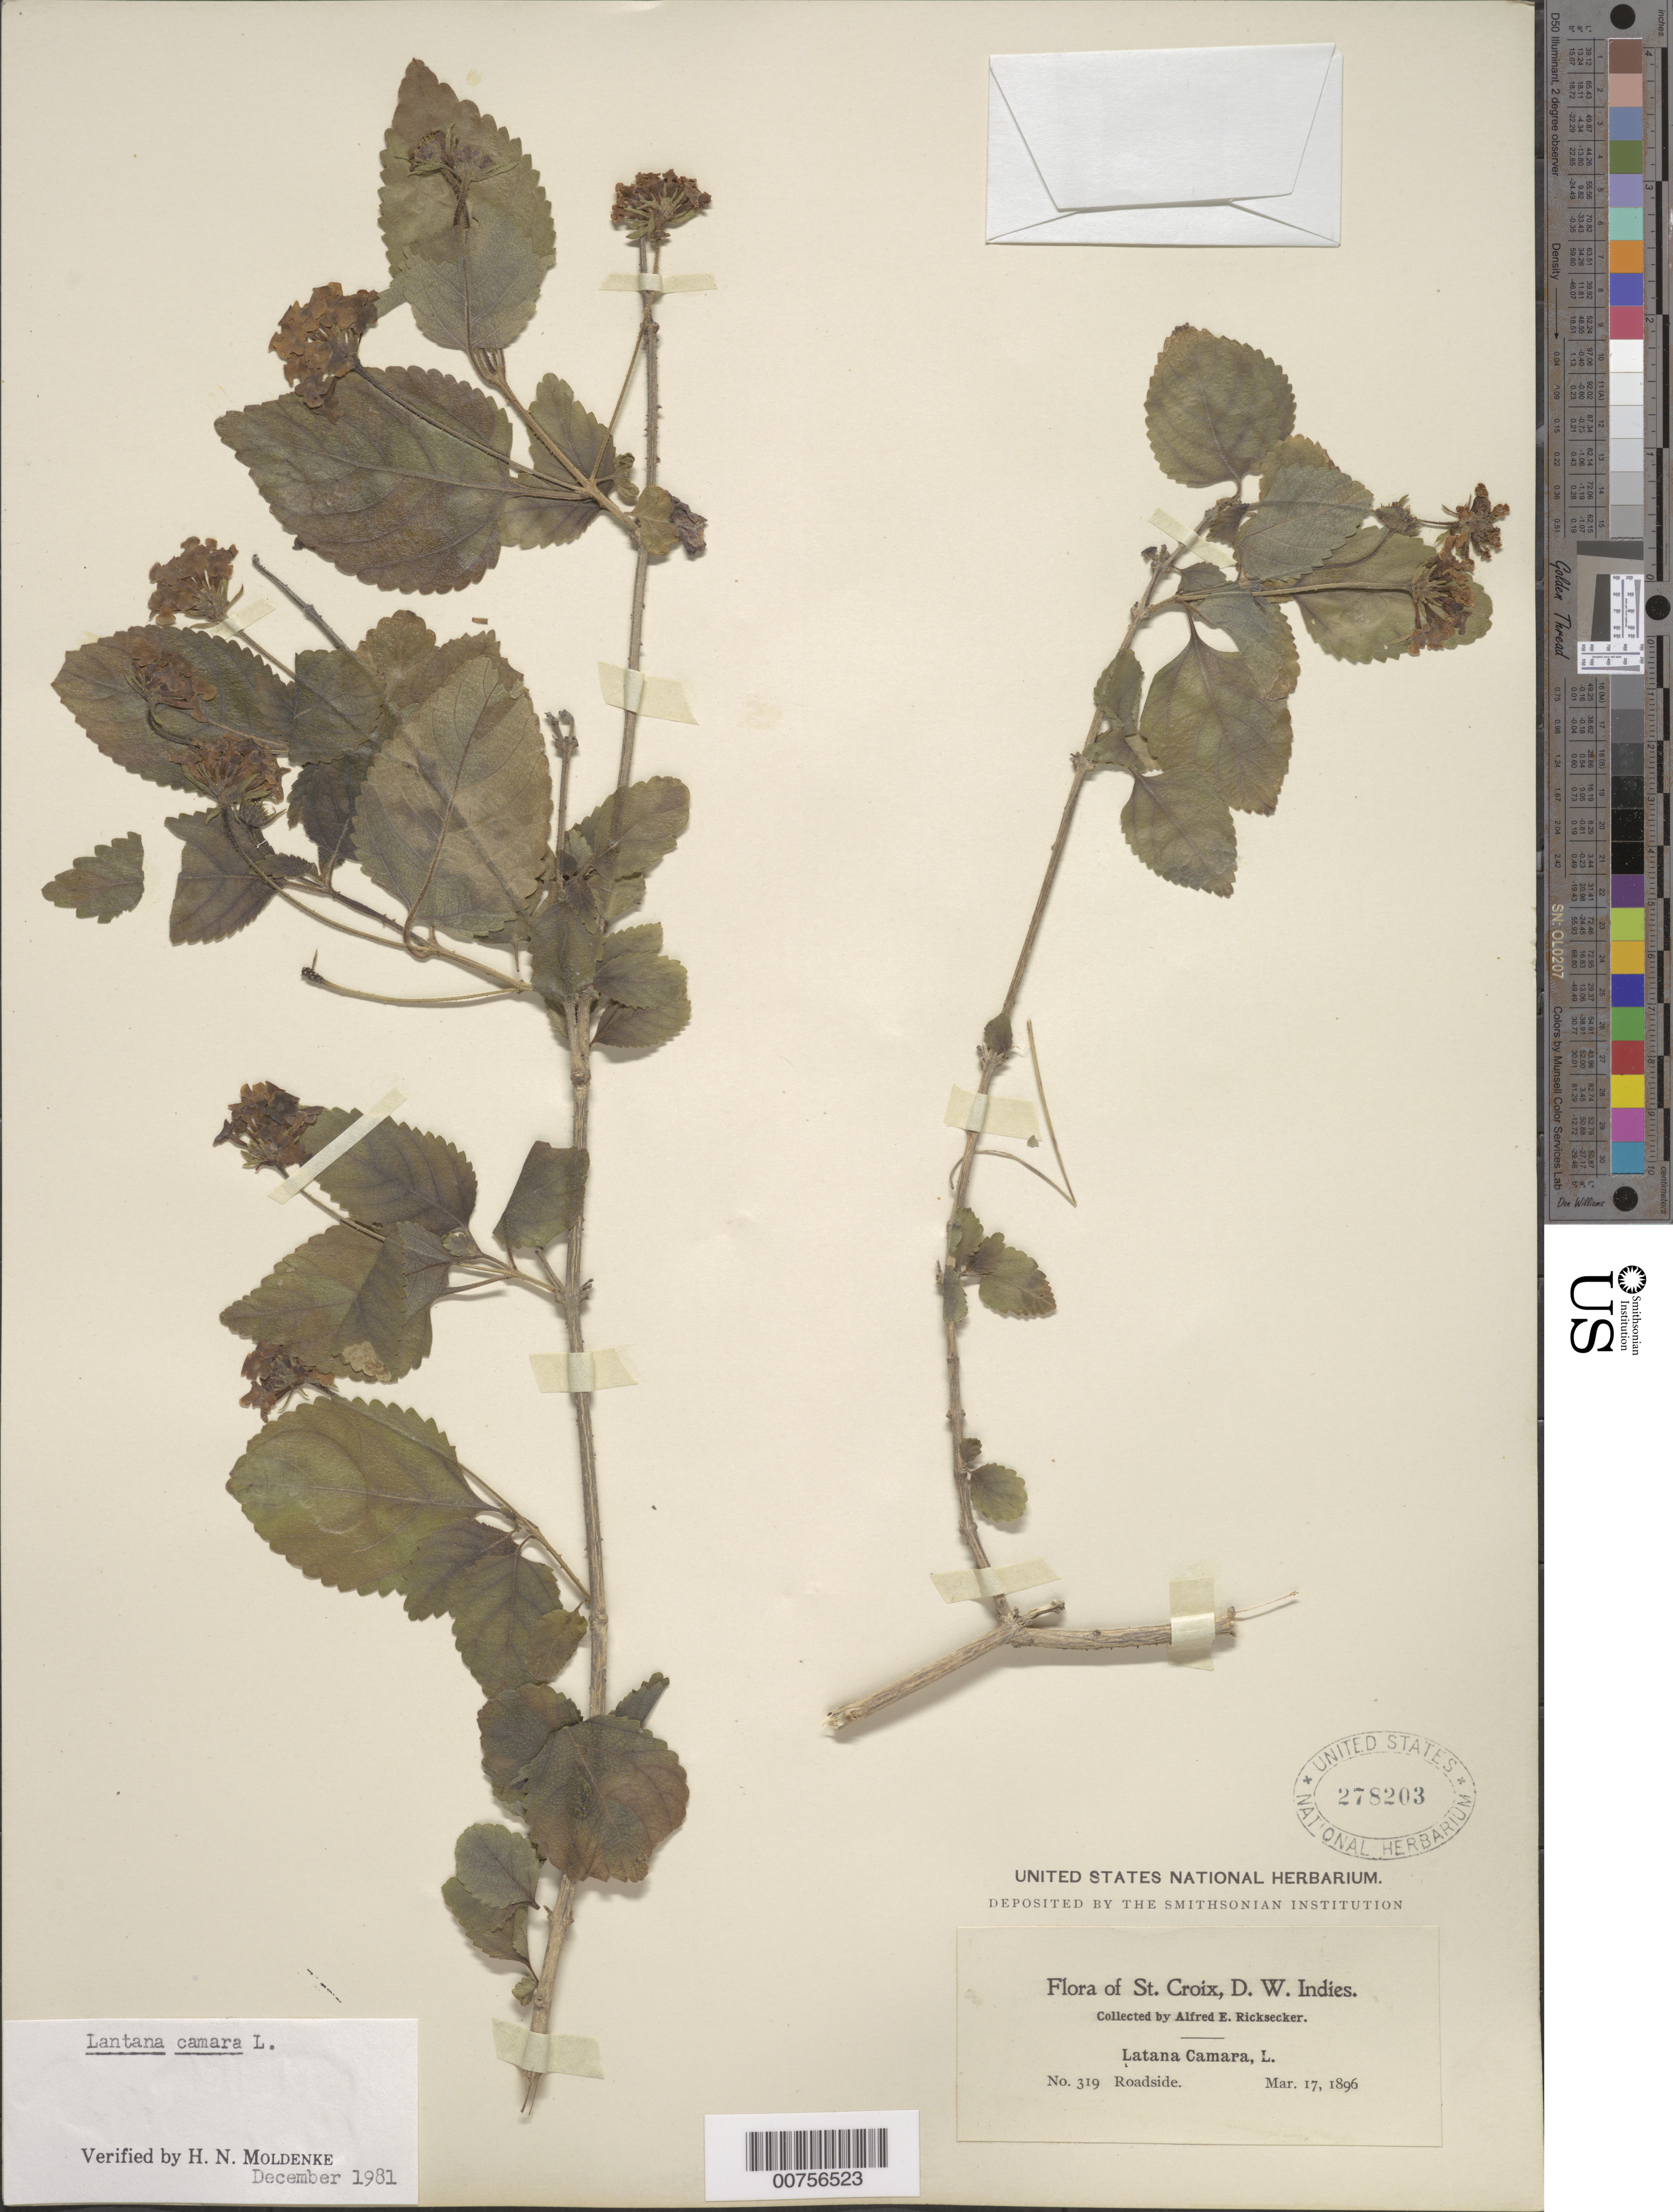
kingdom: Plantae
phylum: Tracheophyta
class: Magnoliopsida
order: Lamiales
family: Verbenaceae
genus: Lantana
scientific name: Lantana camara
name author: L.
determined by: Moldenke, H. N.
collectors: A. E. Ricksecker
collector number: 319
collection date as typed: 17 Mar 1896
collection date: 1896-03-17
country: U.S. Virgin Islands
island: St. Croix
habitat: Roadside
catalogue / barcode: US 278203